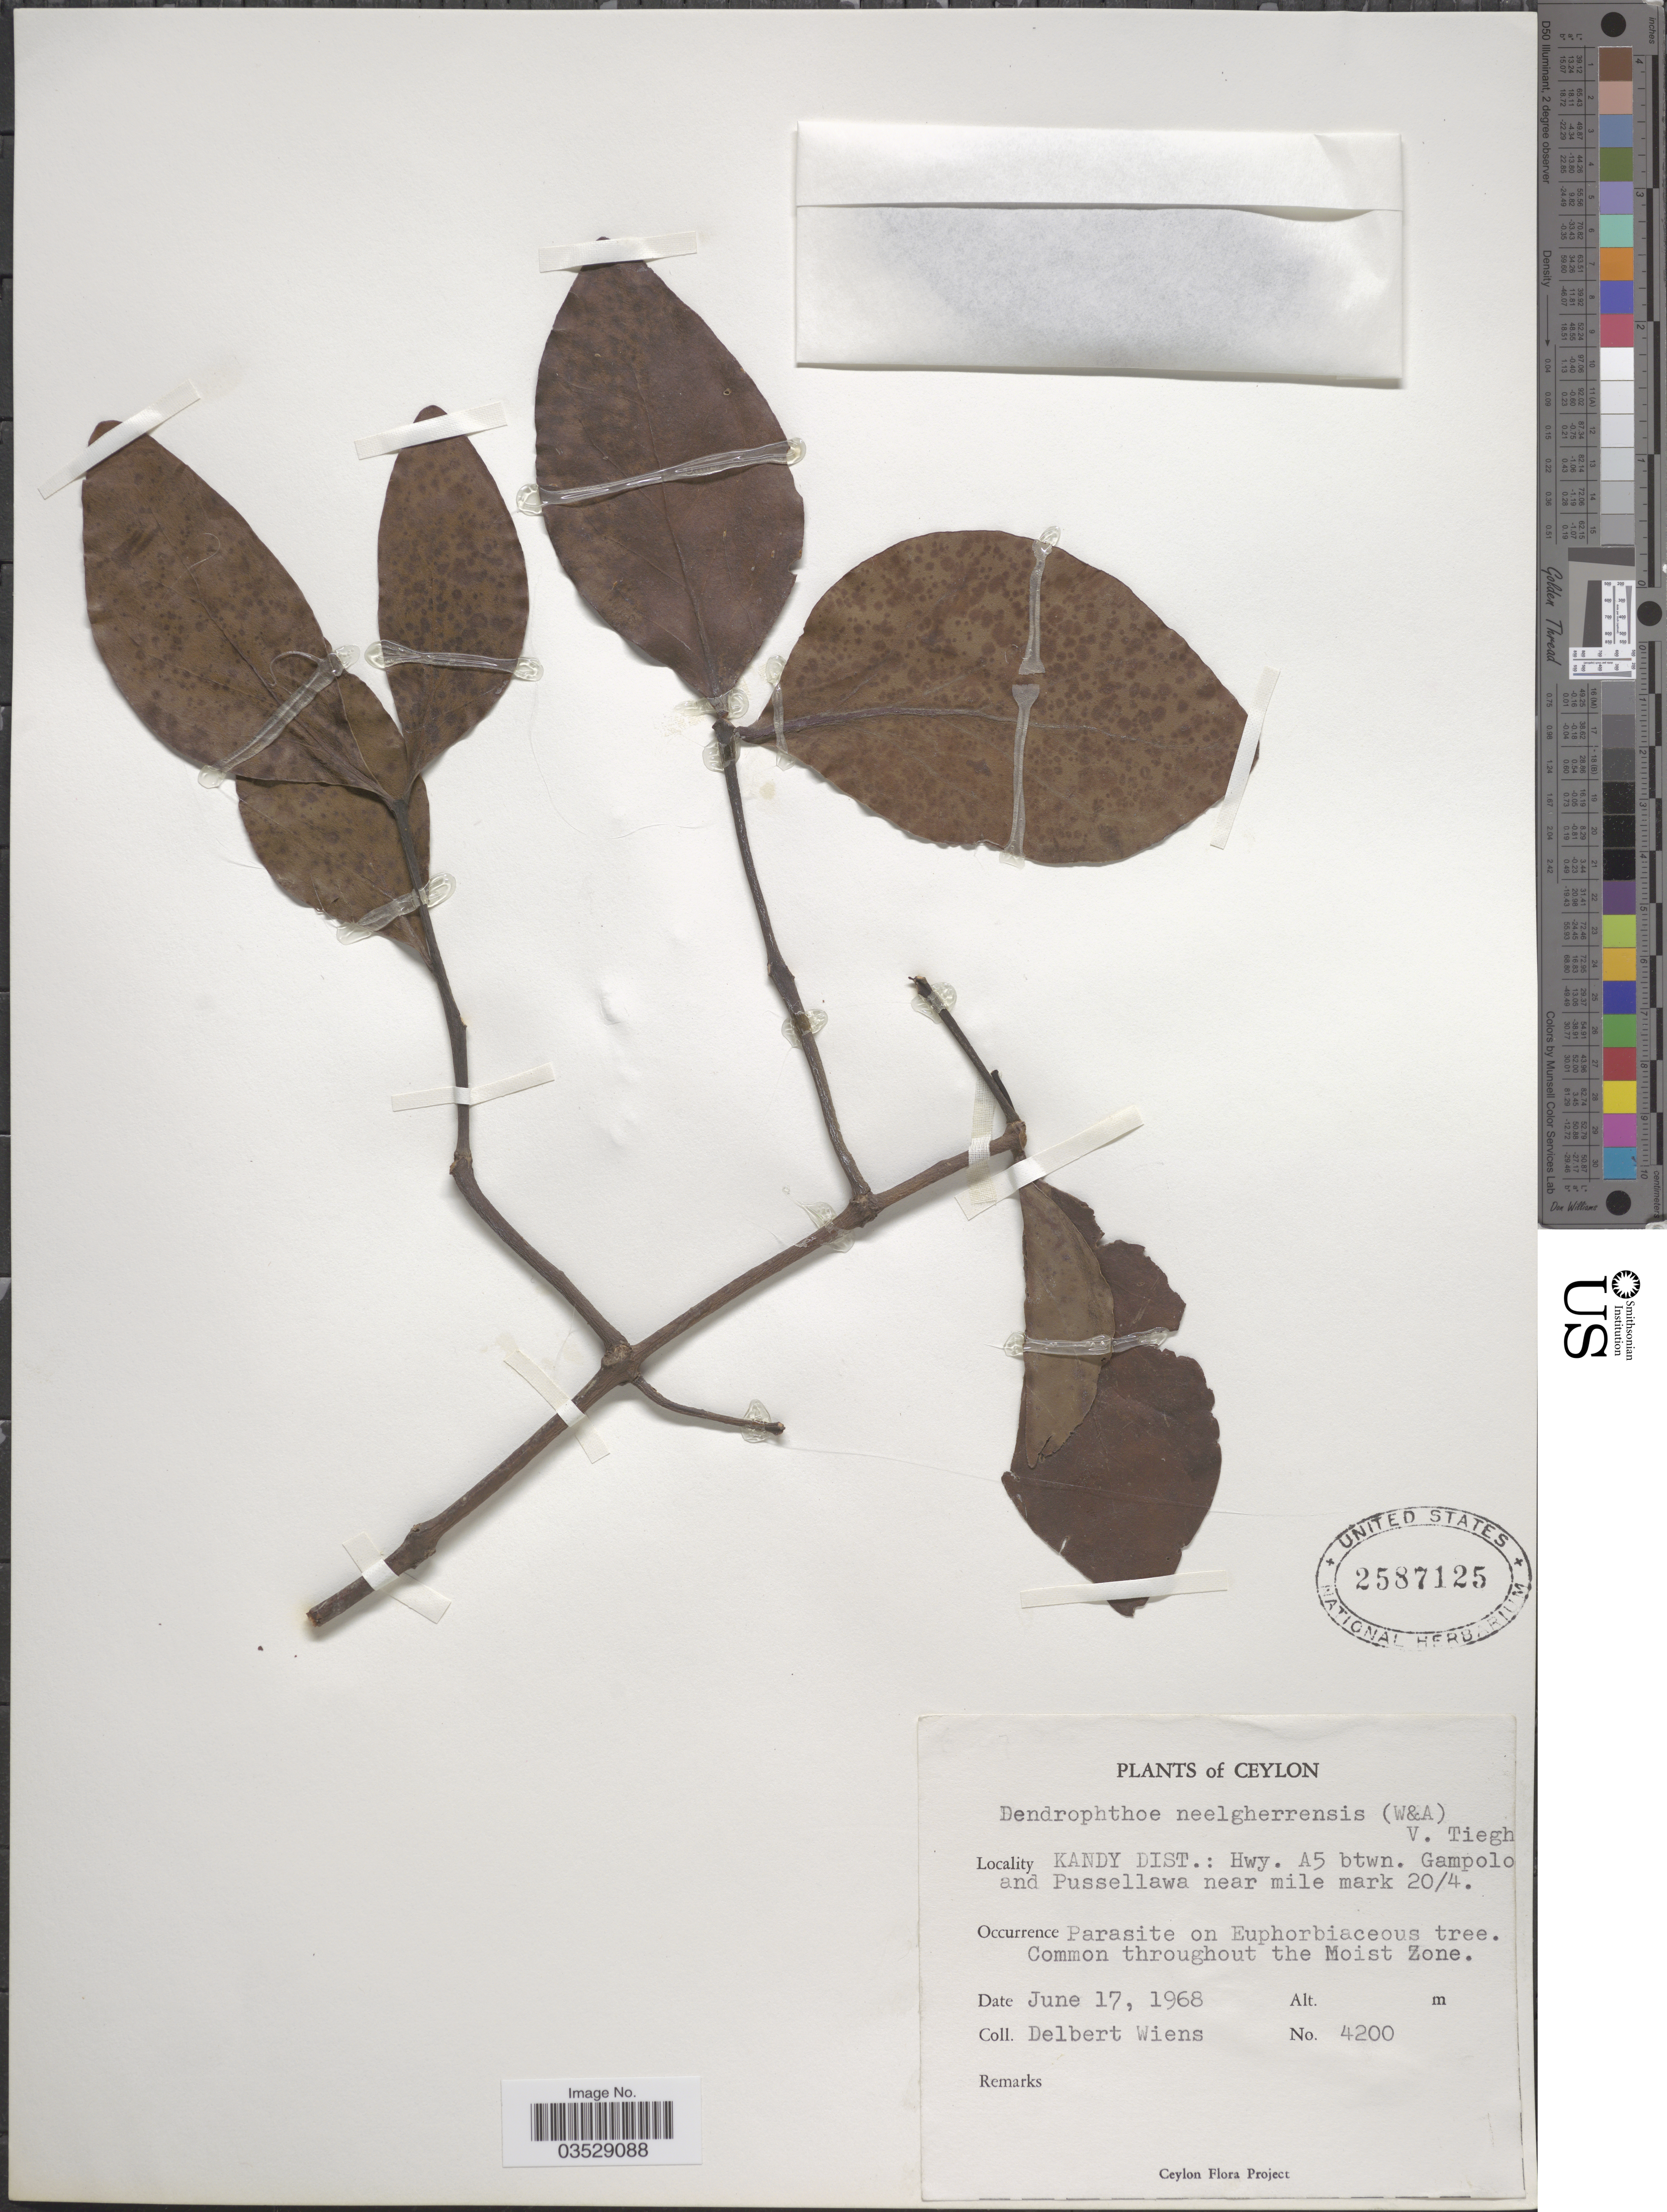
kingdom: Plantae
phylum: Tracheophyta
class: Magnoliopsida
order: Santalales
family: Loranthaceae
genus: Dendrophthoe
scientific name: Dendrophthoe trigona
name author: (Wight & Arn.) Danser ex Santapau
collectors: D. Wiens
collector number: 4200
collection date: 1968-06-17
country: Sri Lanka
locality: Ceylon. Kandy Dist.: Hwy. A5 btwn. Gampolo and Pussellawa near mile mark 20/4.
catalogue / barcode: US 2587125